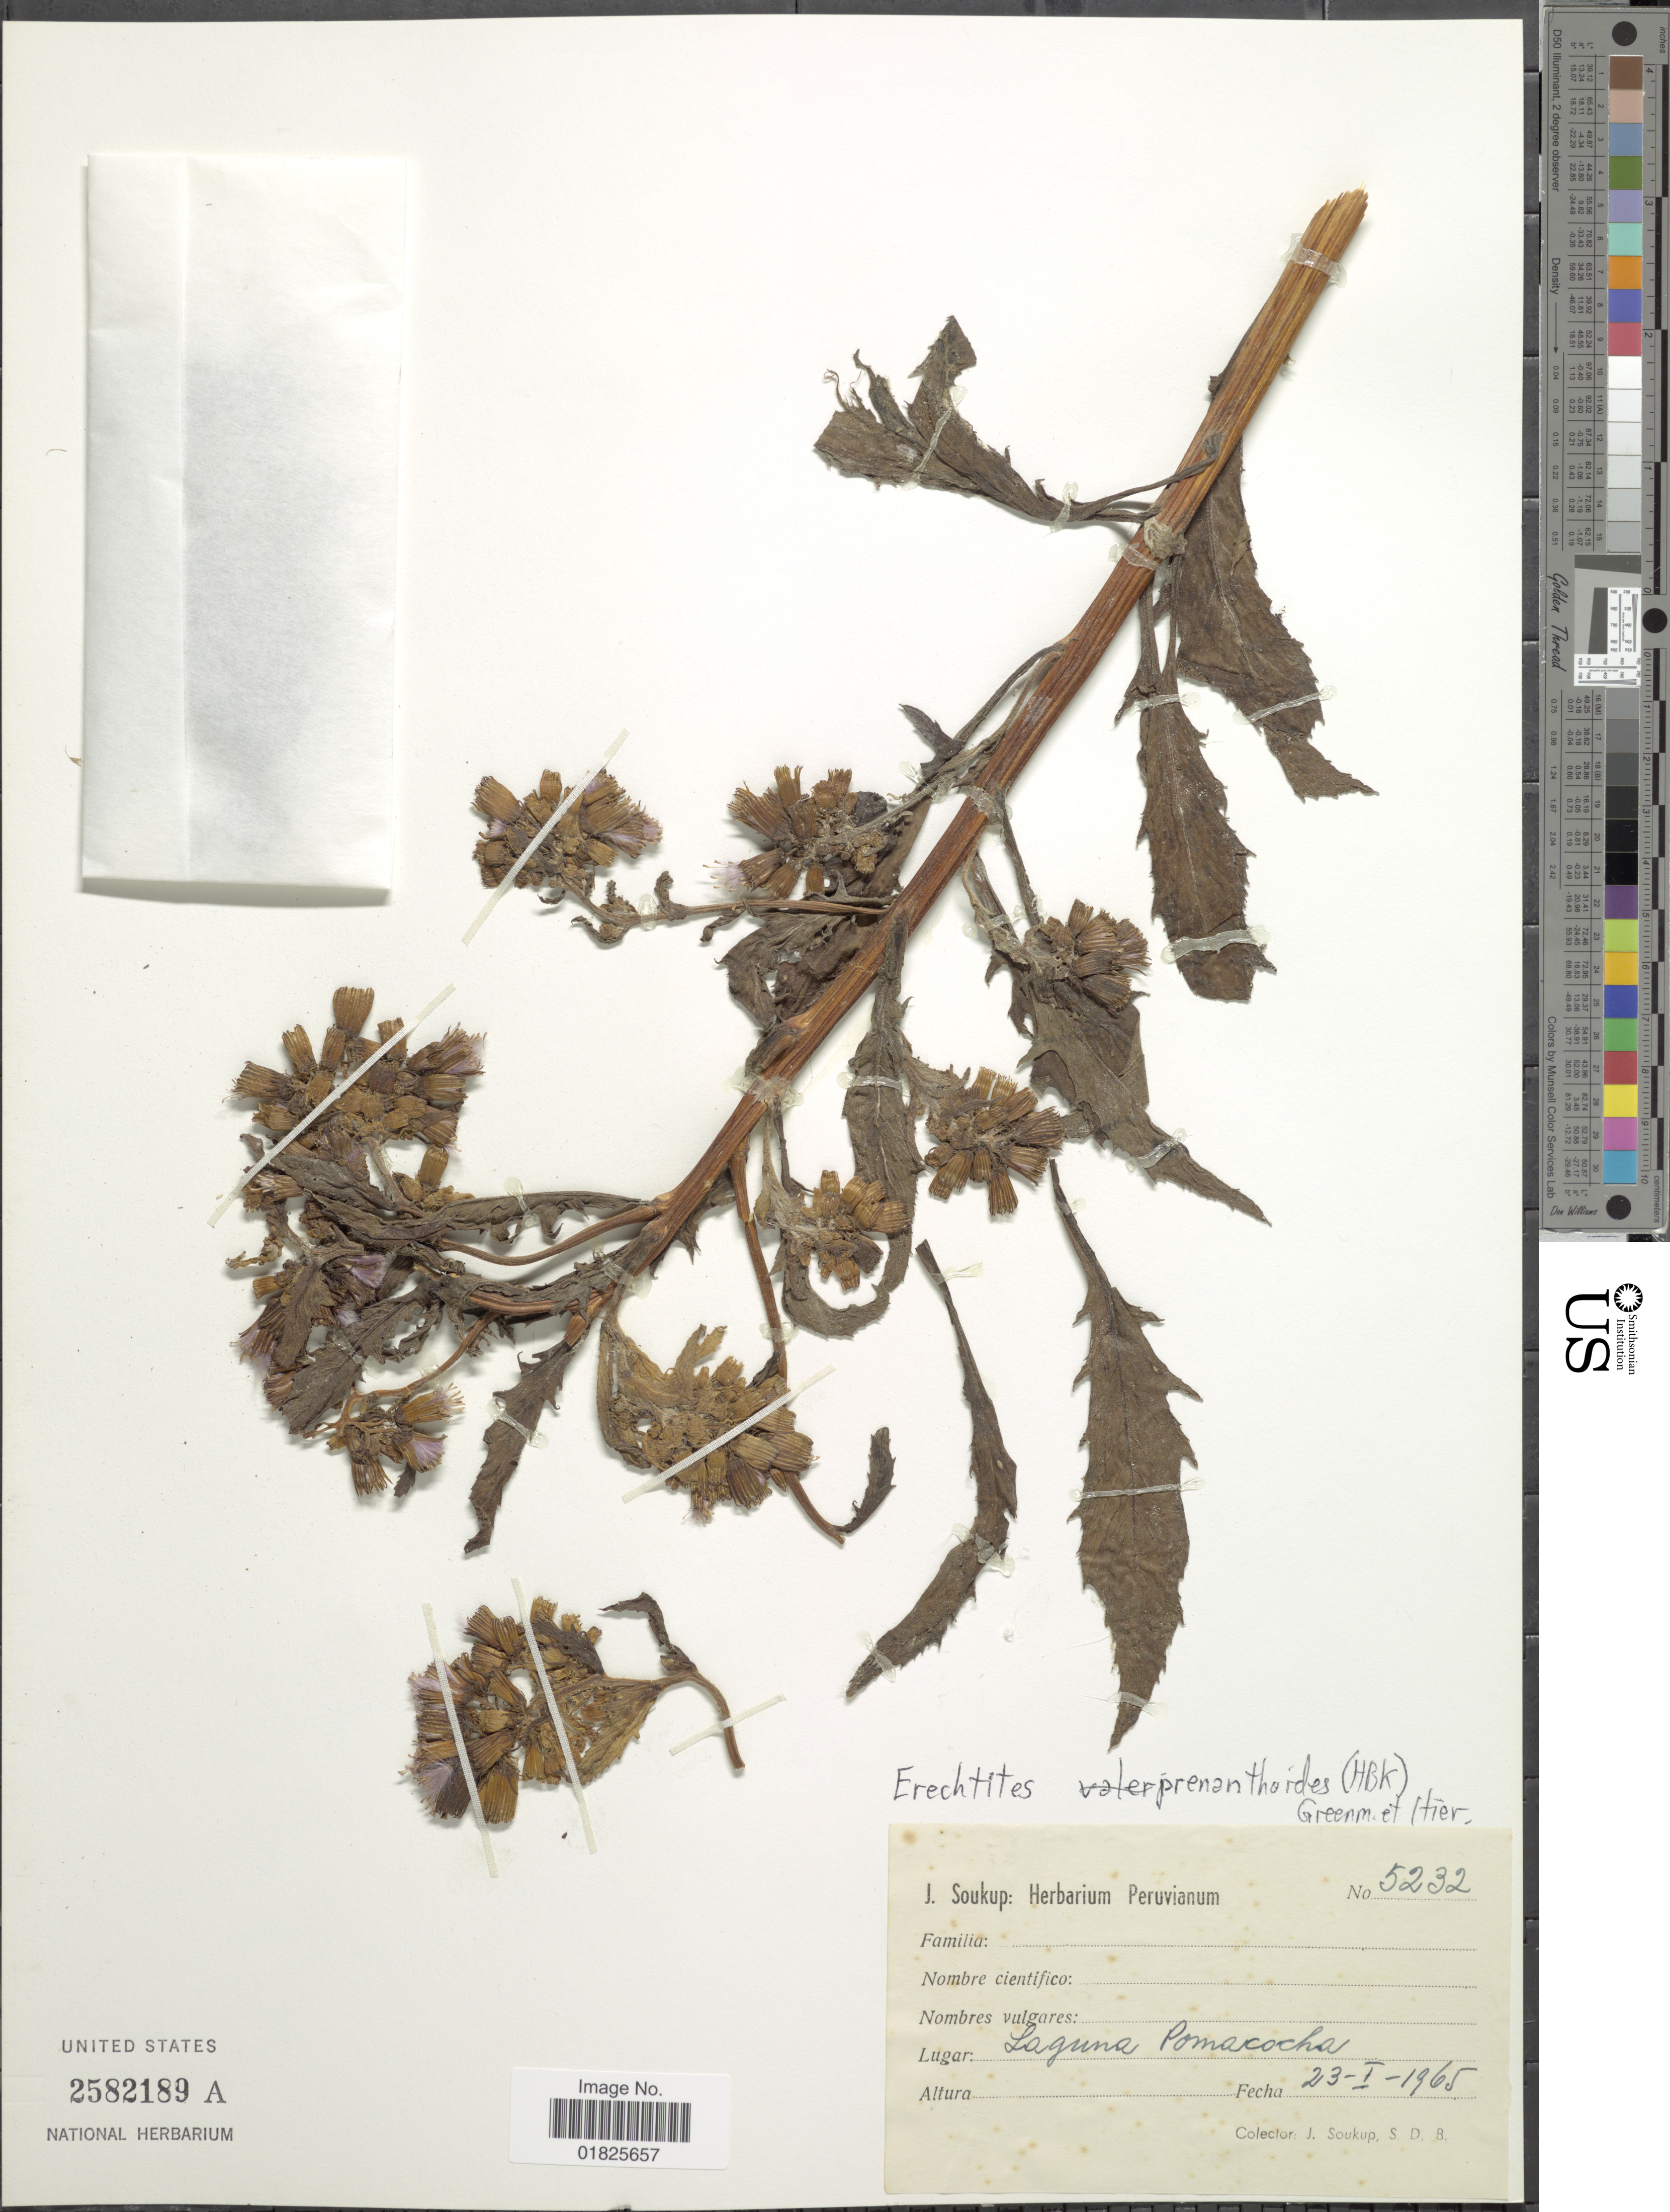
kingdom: Plantae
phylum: Tracheophyta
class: Magnoliopsida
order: Asterales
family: Asteraceae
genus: Erechtites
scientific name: Erechtites prenanthoides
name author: Hook. f.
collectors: J. Soukop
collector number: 5232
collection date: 1965-01-23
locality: Laguna Pomacocha [interpreted]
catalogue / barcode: US 2582189A